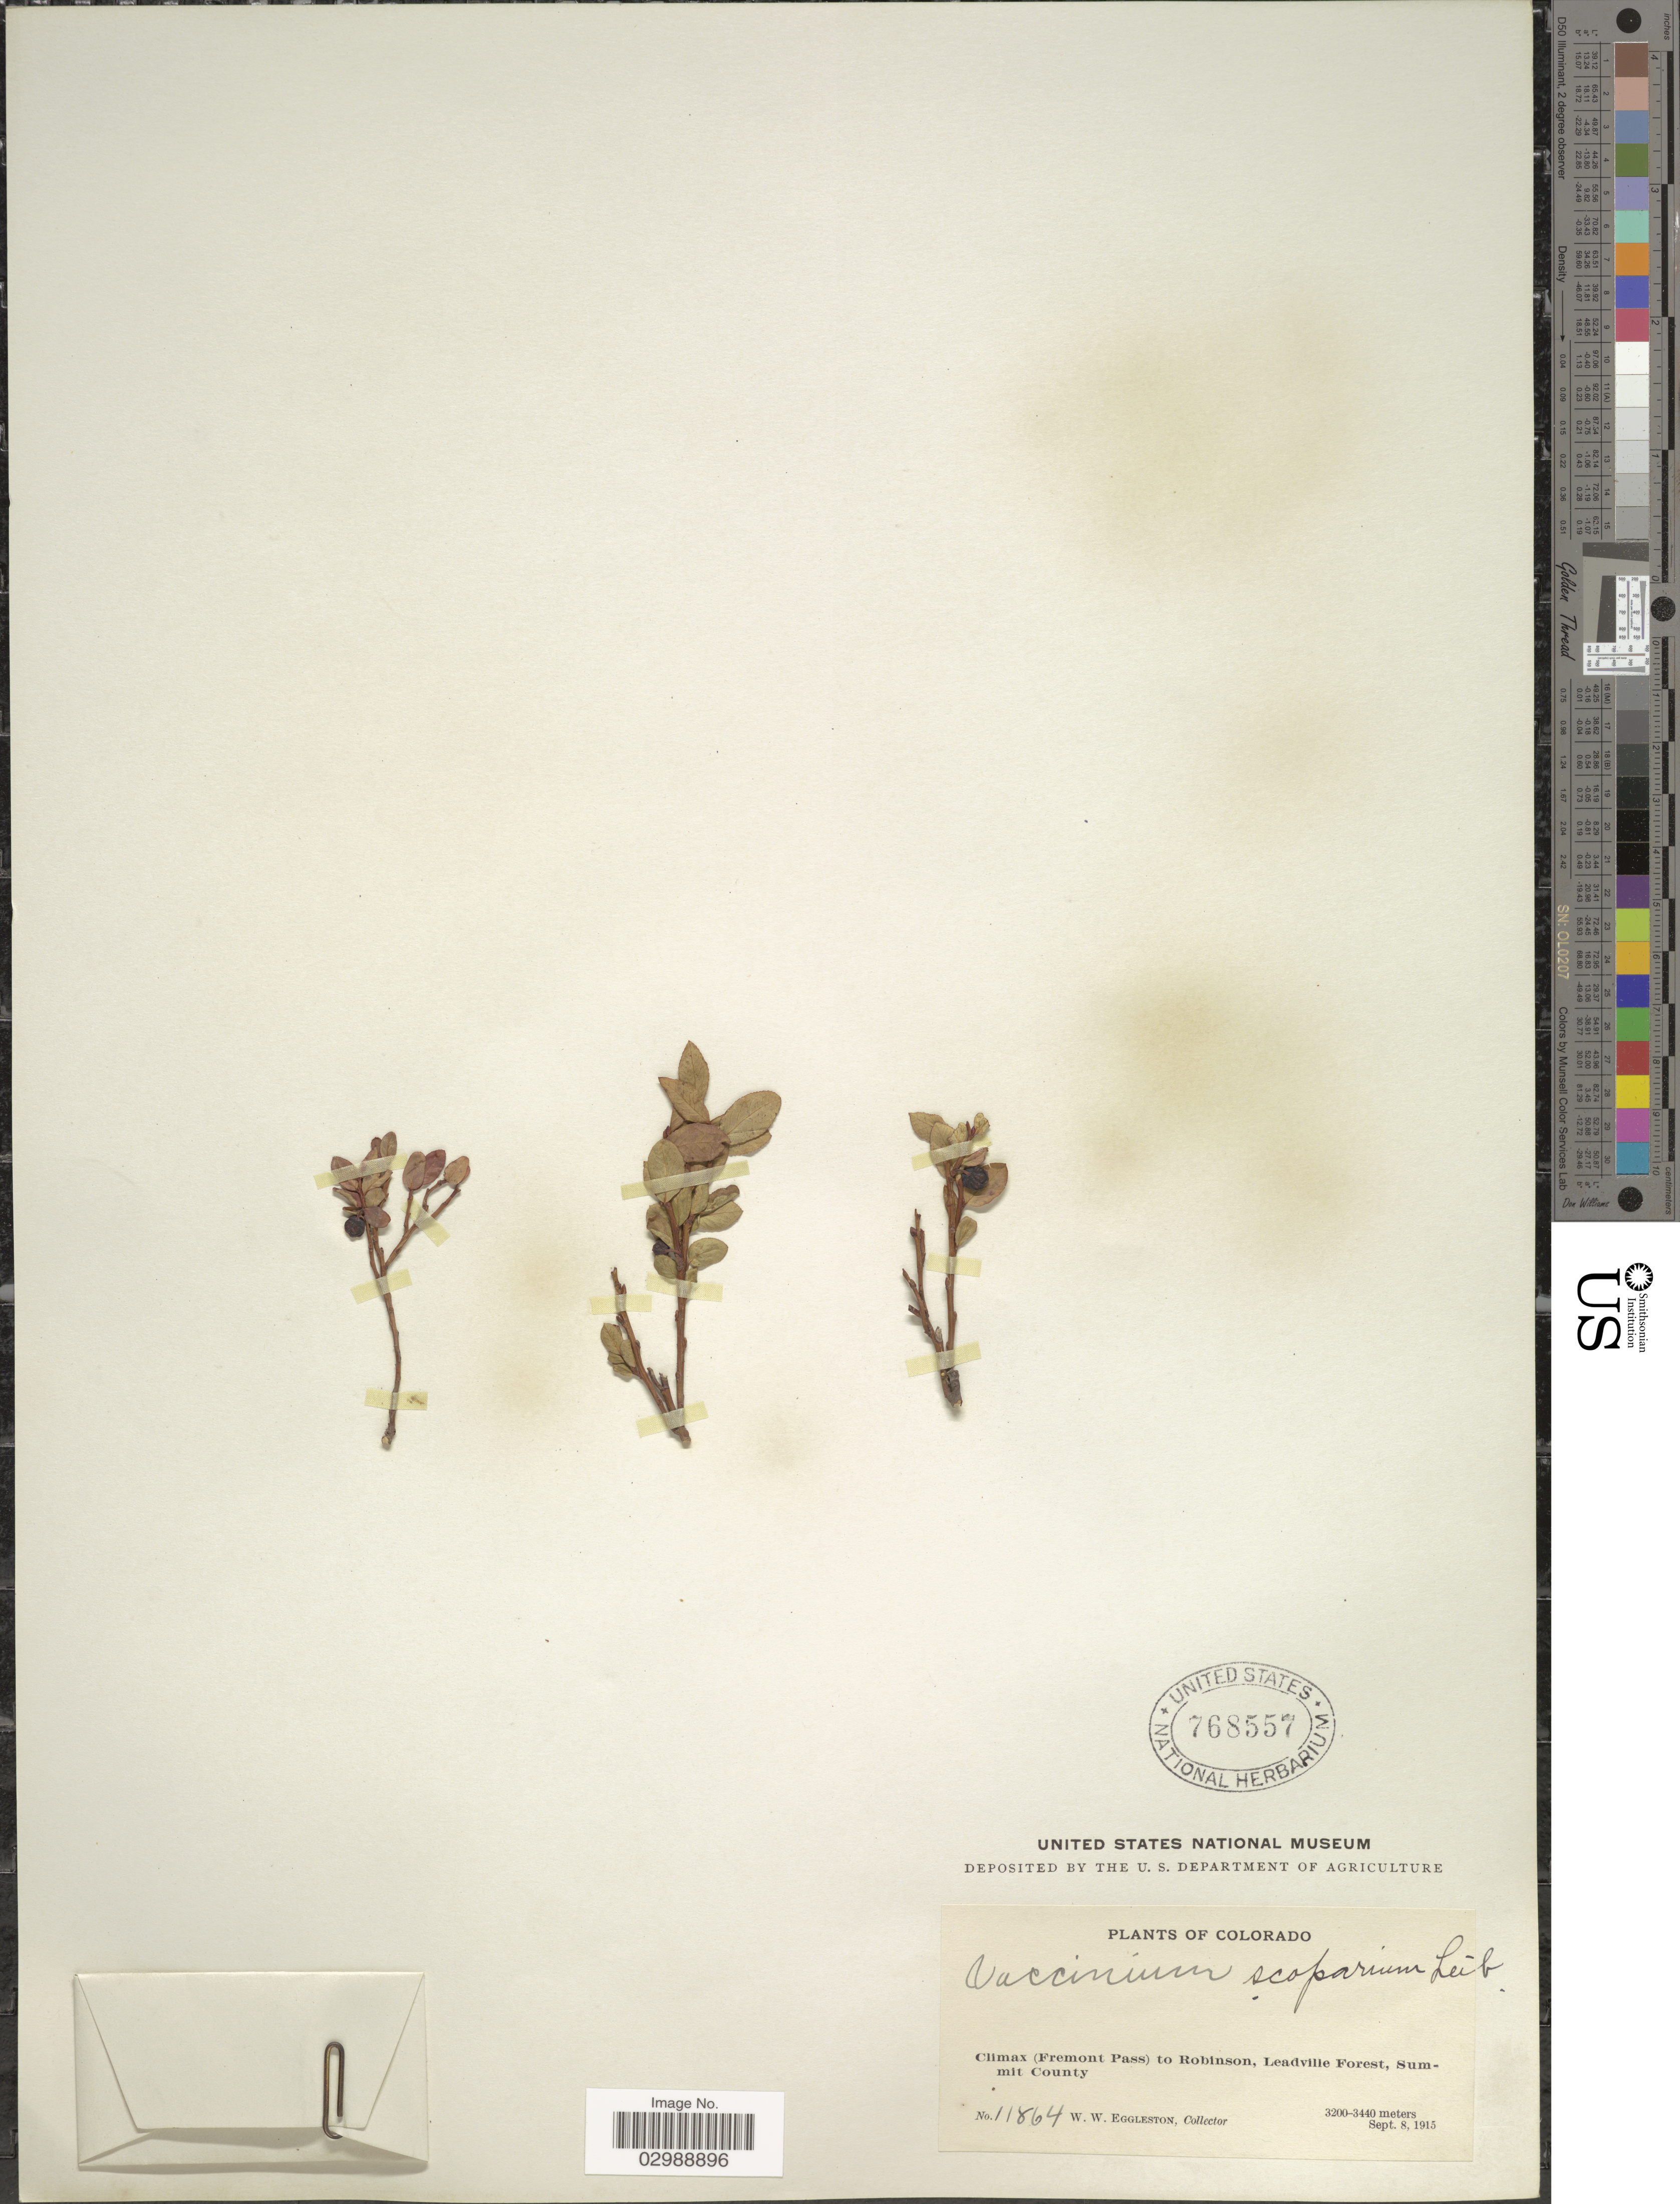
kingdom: Plantae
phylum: Tracheophyta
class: Magnoliopsida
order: Ericales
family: Ericaceae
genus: Vaccinium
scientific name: Vaccinium oreophilum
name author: Rydb.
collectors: W. W. Eggleston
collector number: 11864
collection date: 1915-09-08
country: United States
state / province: Colorado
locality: Climax (Fremont Pass) to Robinson, Leadville Forest, Summit County.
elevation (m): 3200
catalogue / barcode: US 768557